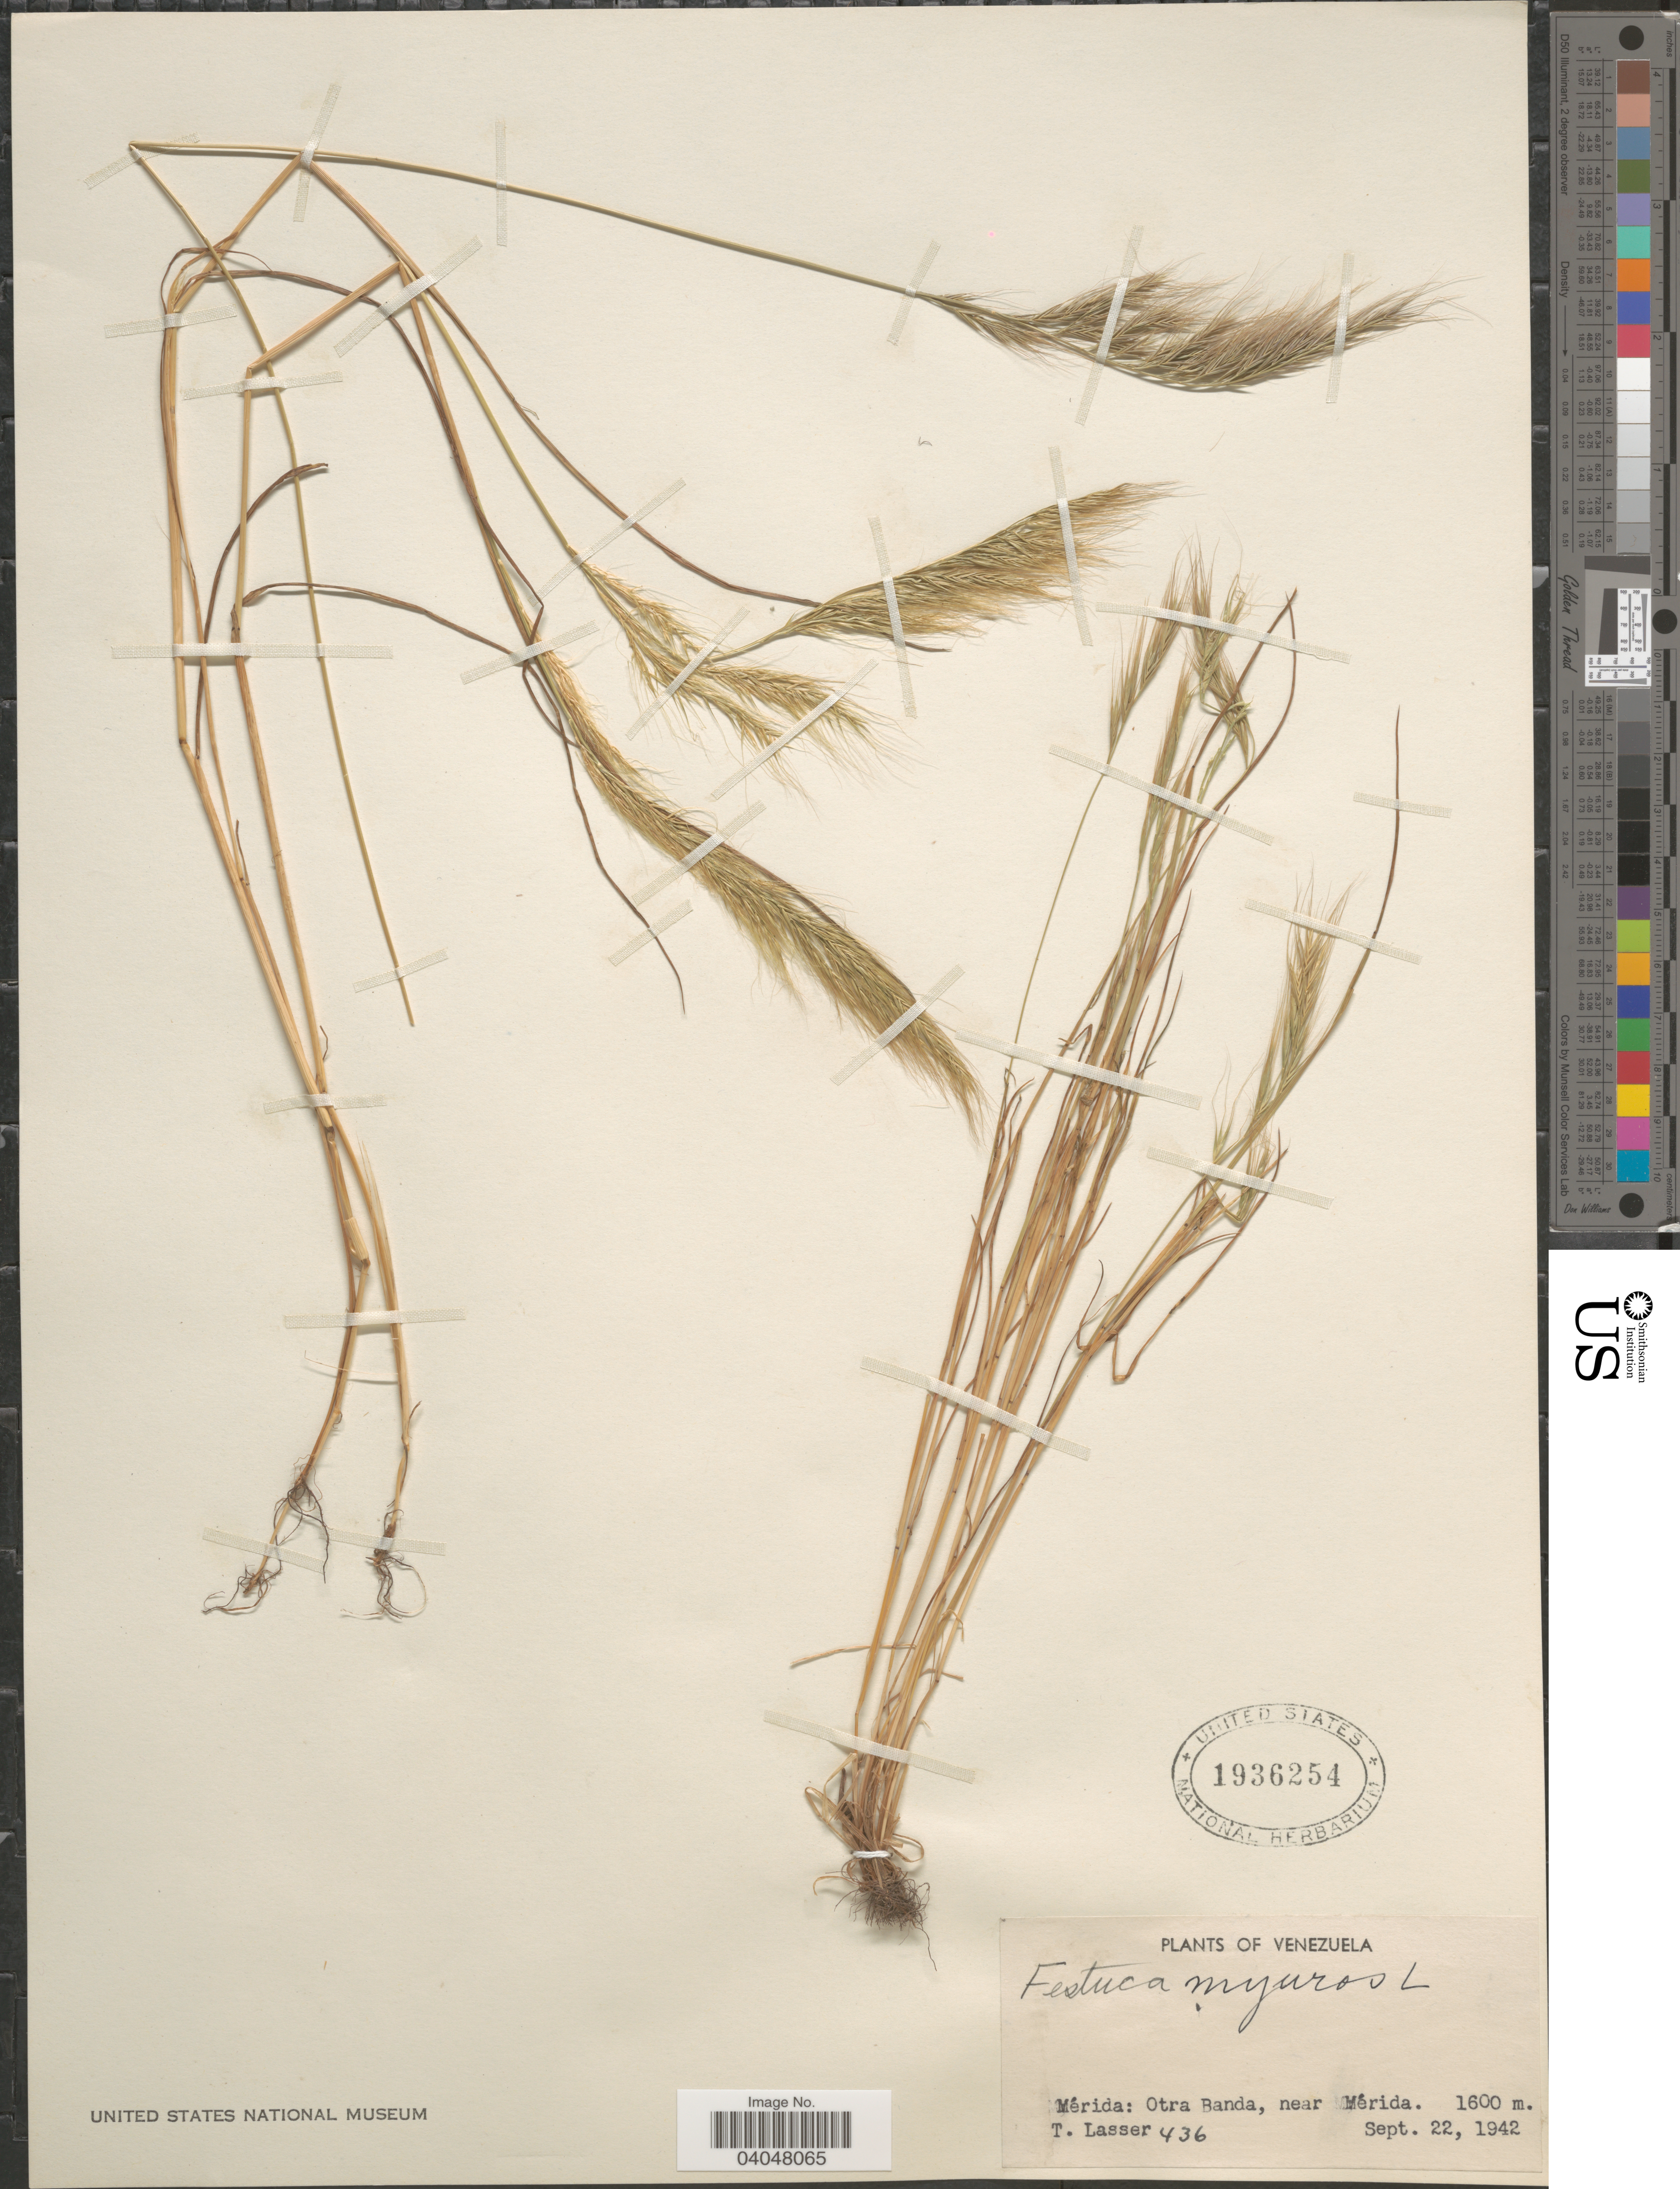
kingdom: Plantae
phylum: Tracheophyta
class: Liliopsida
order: Poales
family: Poaceae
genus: Festuca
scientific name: Festuca myuros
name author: L.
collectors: T. Lasser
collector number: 436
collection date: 1942-09-22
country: Venezuela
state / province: Merida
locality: Otra Banda, near Mérida.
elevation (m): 1600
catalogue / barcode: US 1936254